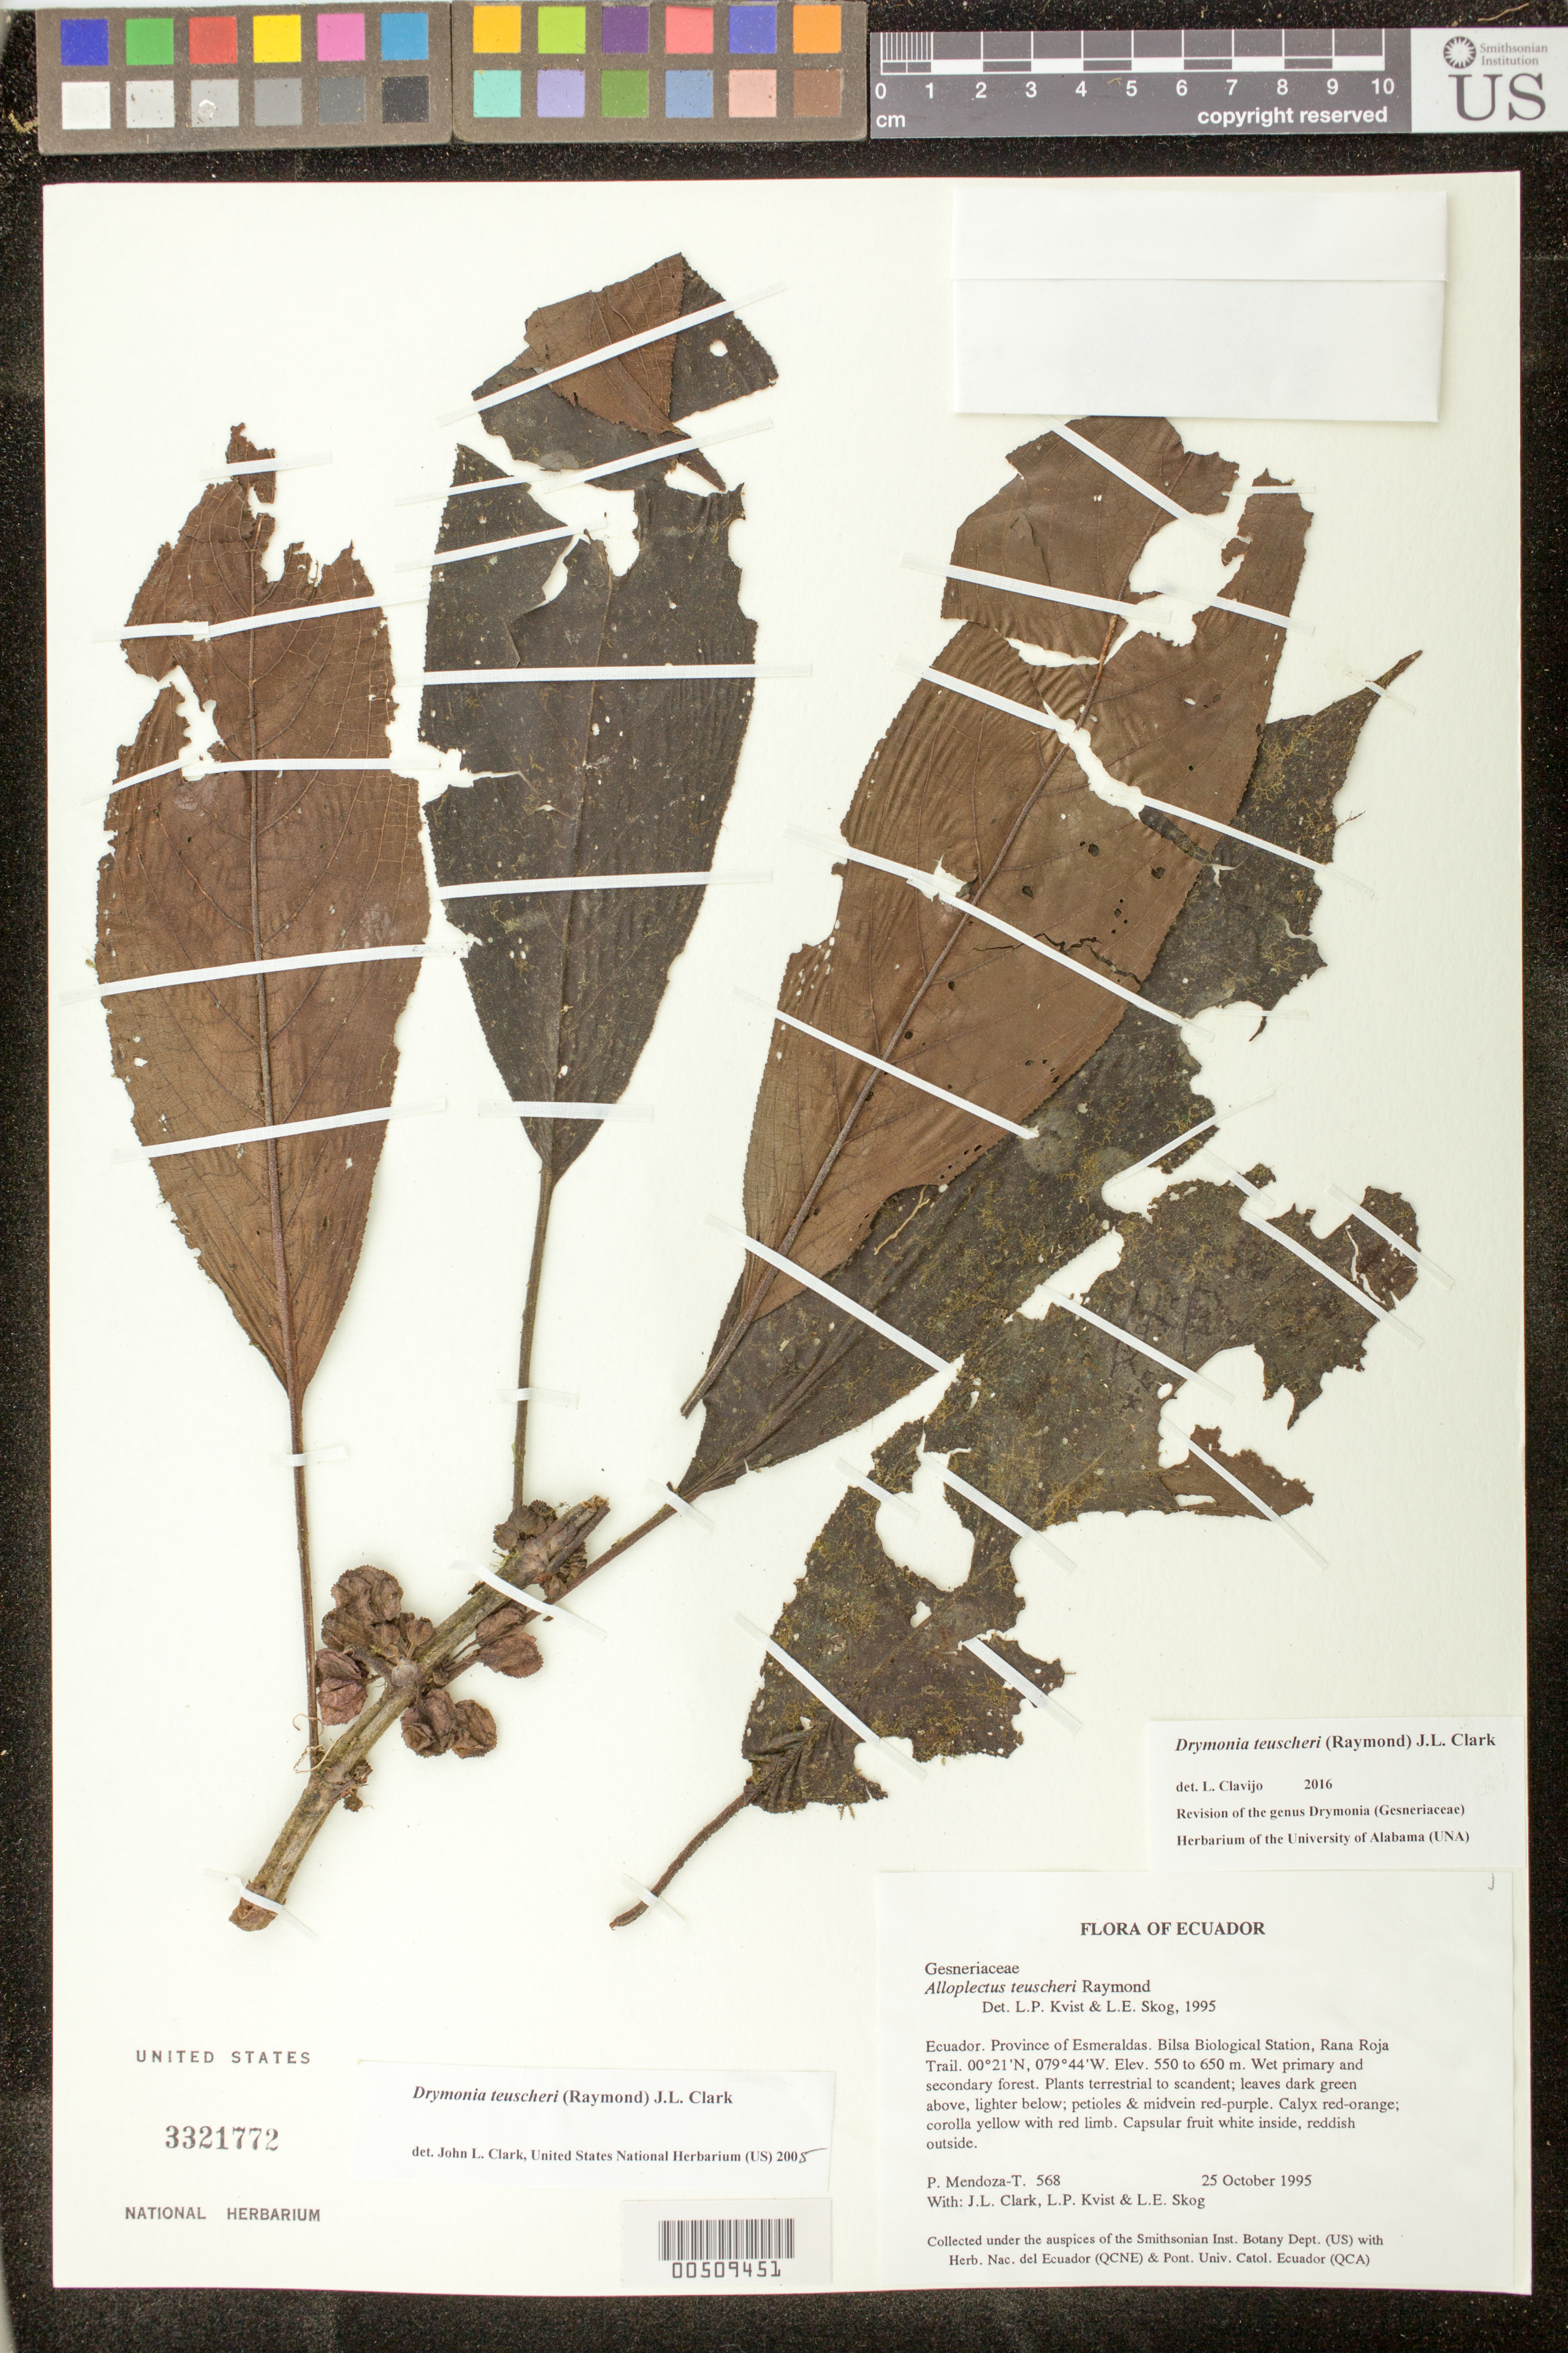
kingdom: Plantae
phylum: Tracheophyta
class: Magnoliopsida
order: Lamiales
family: Gesneriaceae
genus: Drymonia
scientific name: Drymonia teuscheri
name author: (Raymond) J.L. Clark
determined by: Clark, J. L., (SEL), The Marie Selby Botanical Garden (UNITED STATES)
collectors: P. Mendoza-T., J. L. Clark, L. P. Kvist & L. E. Skog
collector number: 568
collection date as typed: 25 Oct 1995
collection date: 1995-10-25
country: Ecuador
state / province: Esmeraldas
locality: Bilsa Biological Station, Rana Roja Trail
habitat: Wet primary and secondary forest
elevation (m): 550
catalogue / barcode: US 3321772